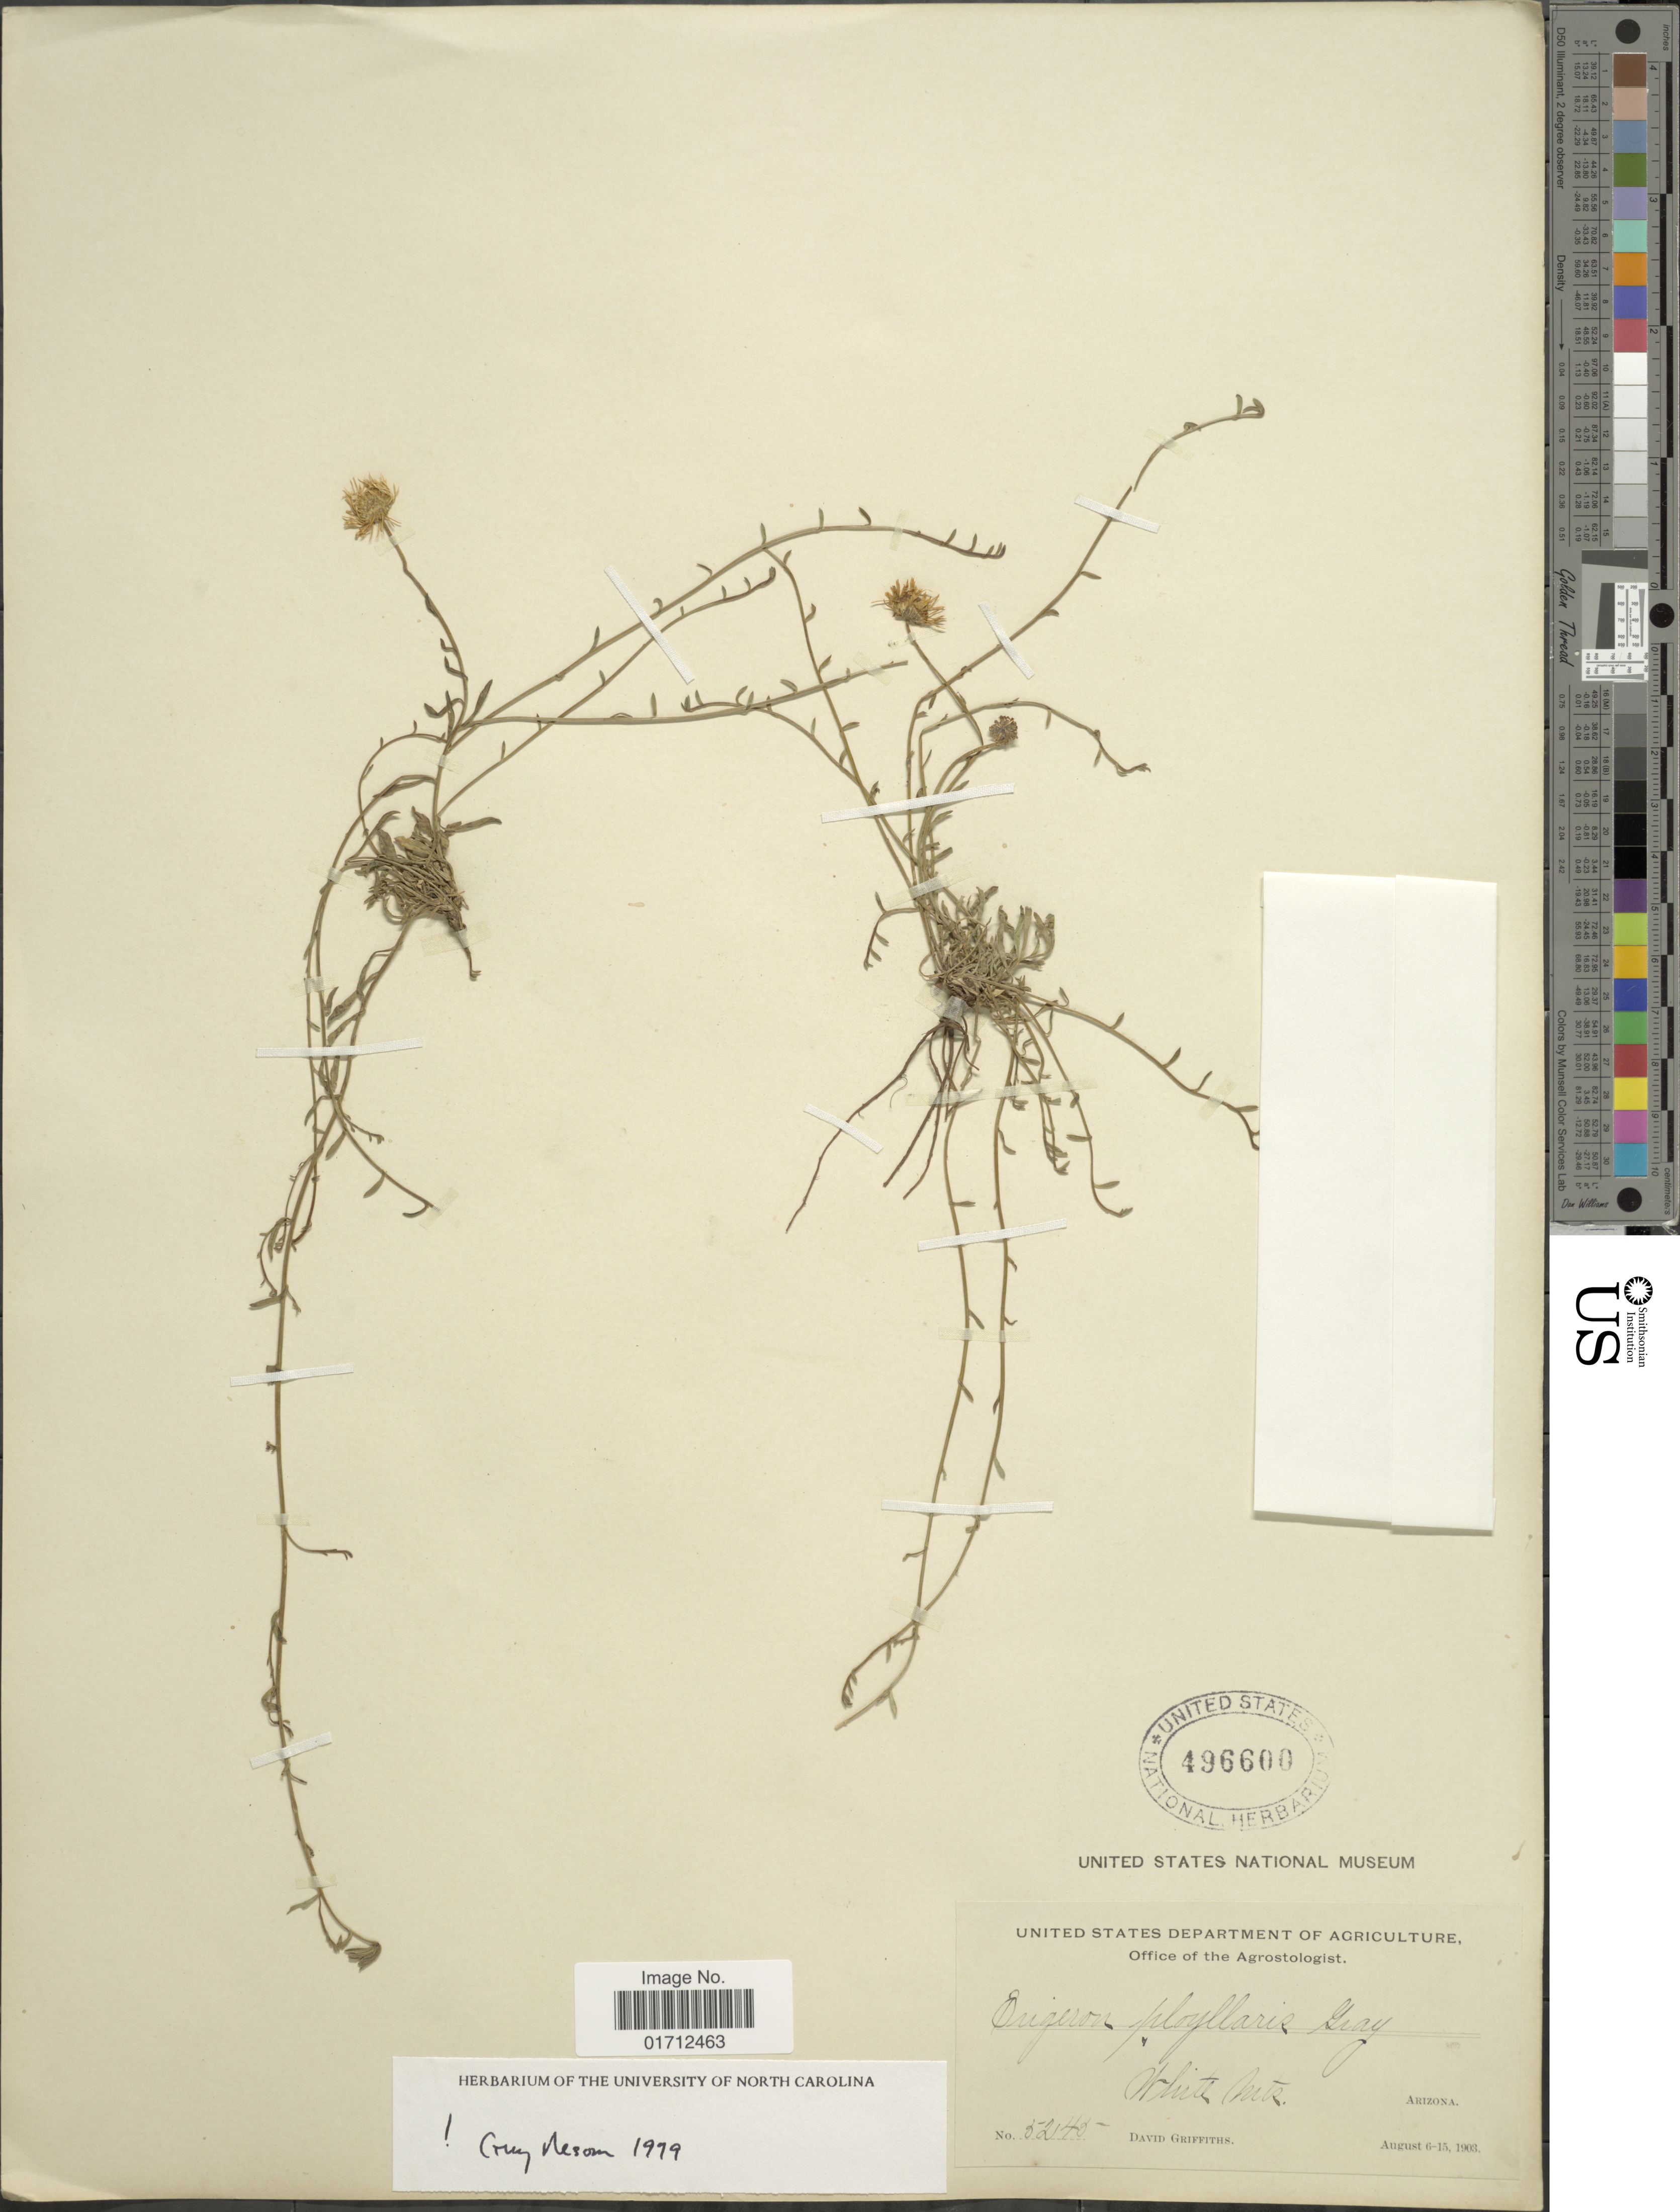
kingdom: Plantae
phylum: Tracheophyta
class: Magnoliopsida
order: Asterales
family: Asteraceae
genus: Erigeron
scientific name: Erigeron flagellaris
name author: A. Gray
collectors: D. Griffiths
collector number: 5245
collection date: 1903-08-06/1903-08-15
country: United States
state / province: Arizona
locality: White Mts.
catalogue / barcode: US 496600